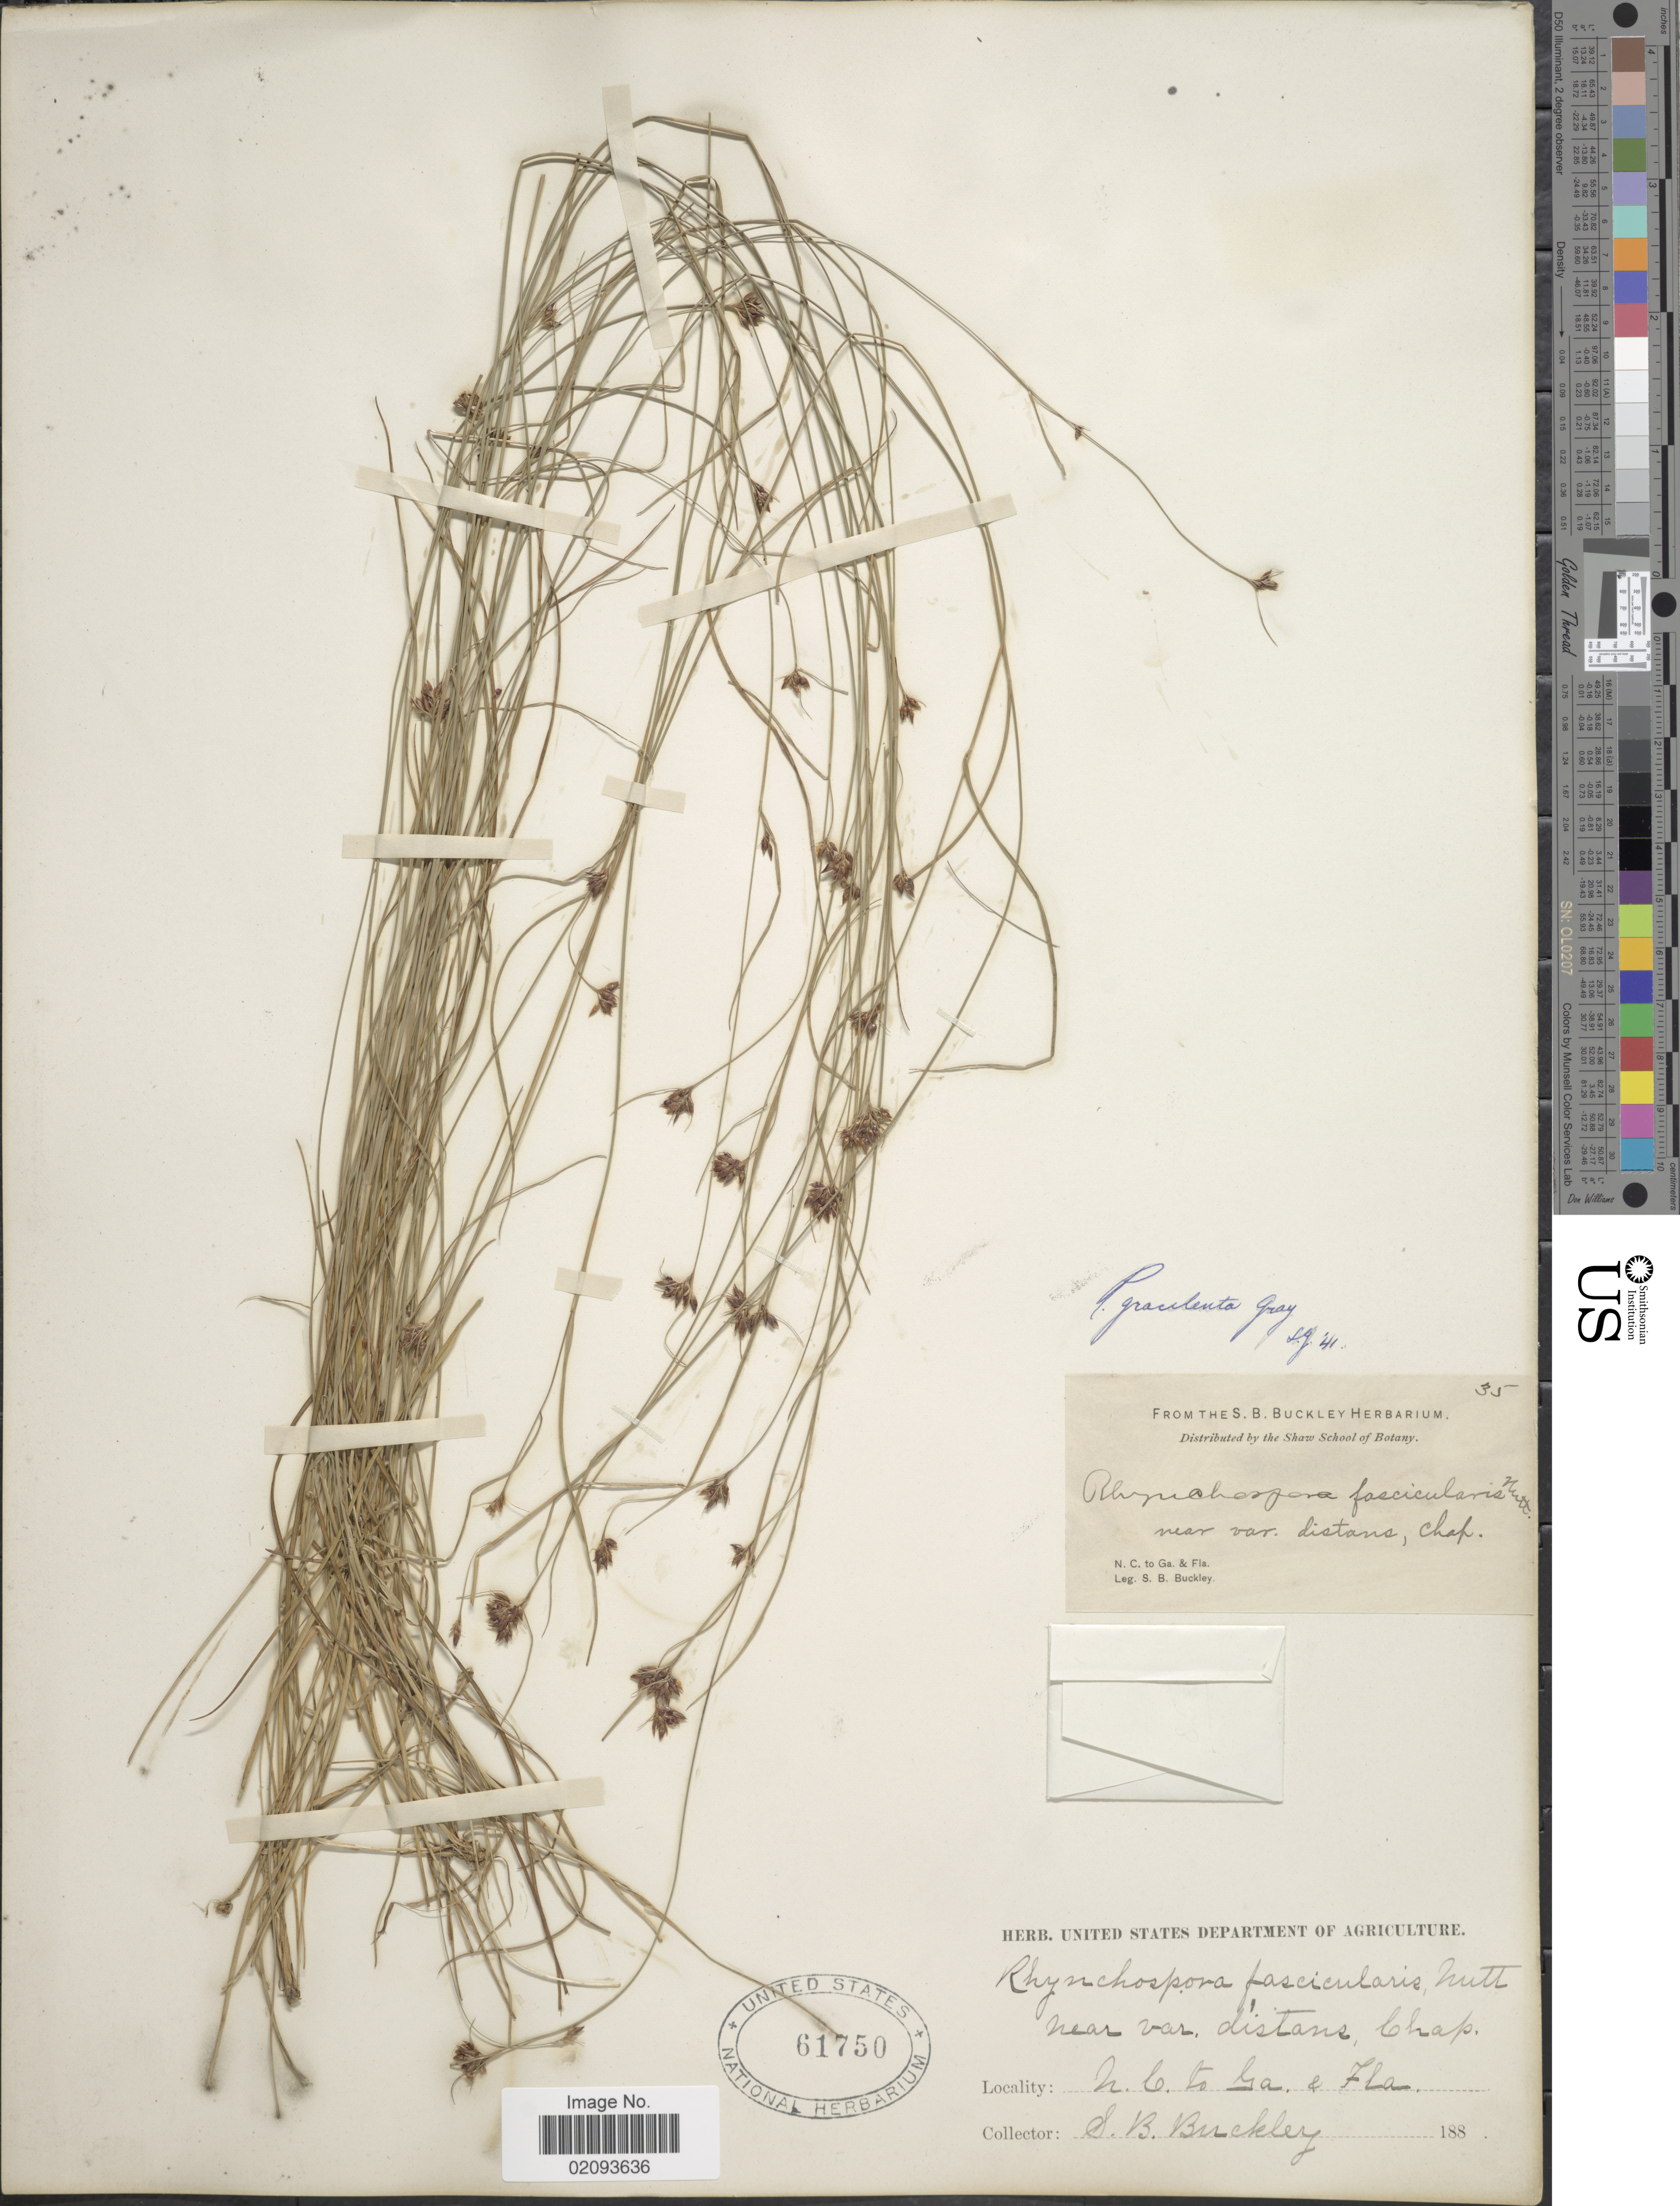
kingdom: Plantae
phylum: Tracheophyta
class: Liliopsida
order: Poales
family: Cyperaceae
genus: Rhynchospora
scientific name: Rhynchospora gracilenta A. Gray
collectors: S. B. Buckley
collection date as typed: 188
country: United States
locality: N.C. to Ga. & Fla.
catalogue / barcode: US 61750